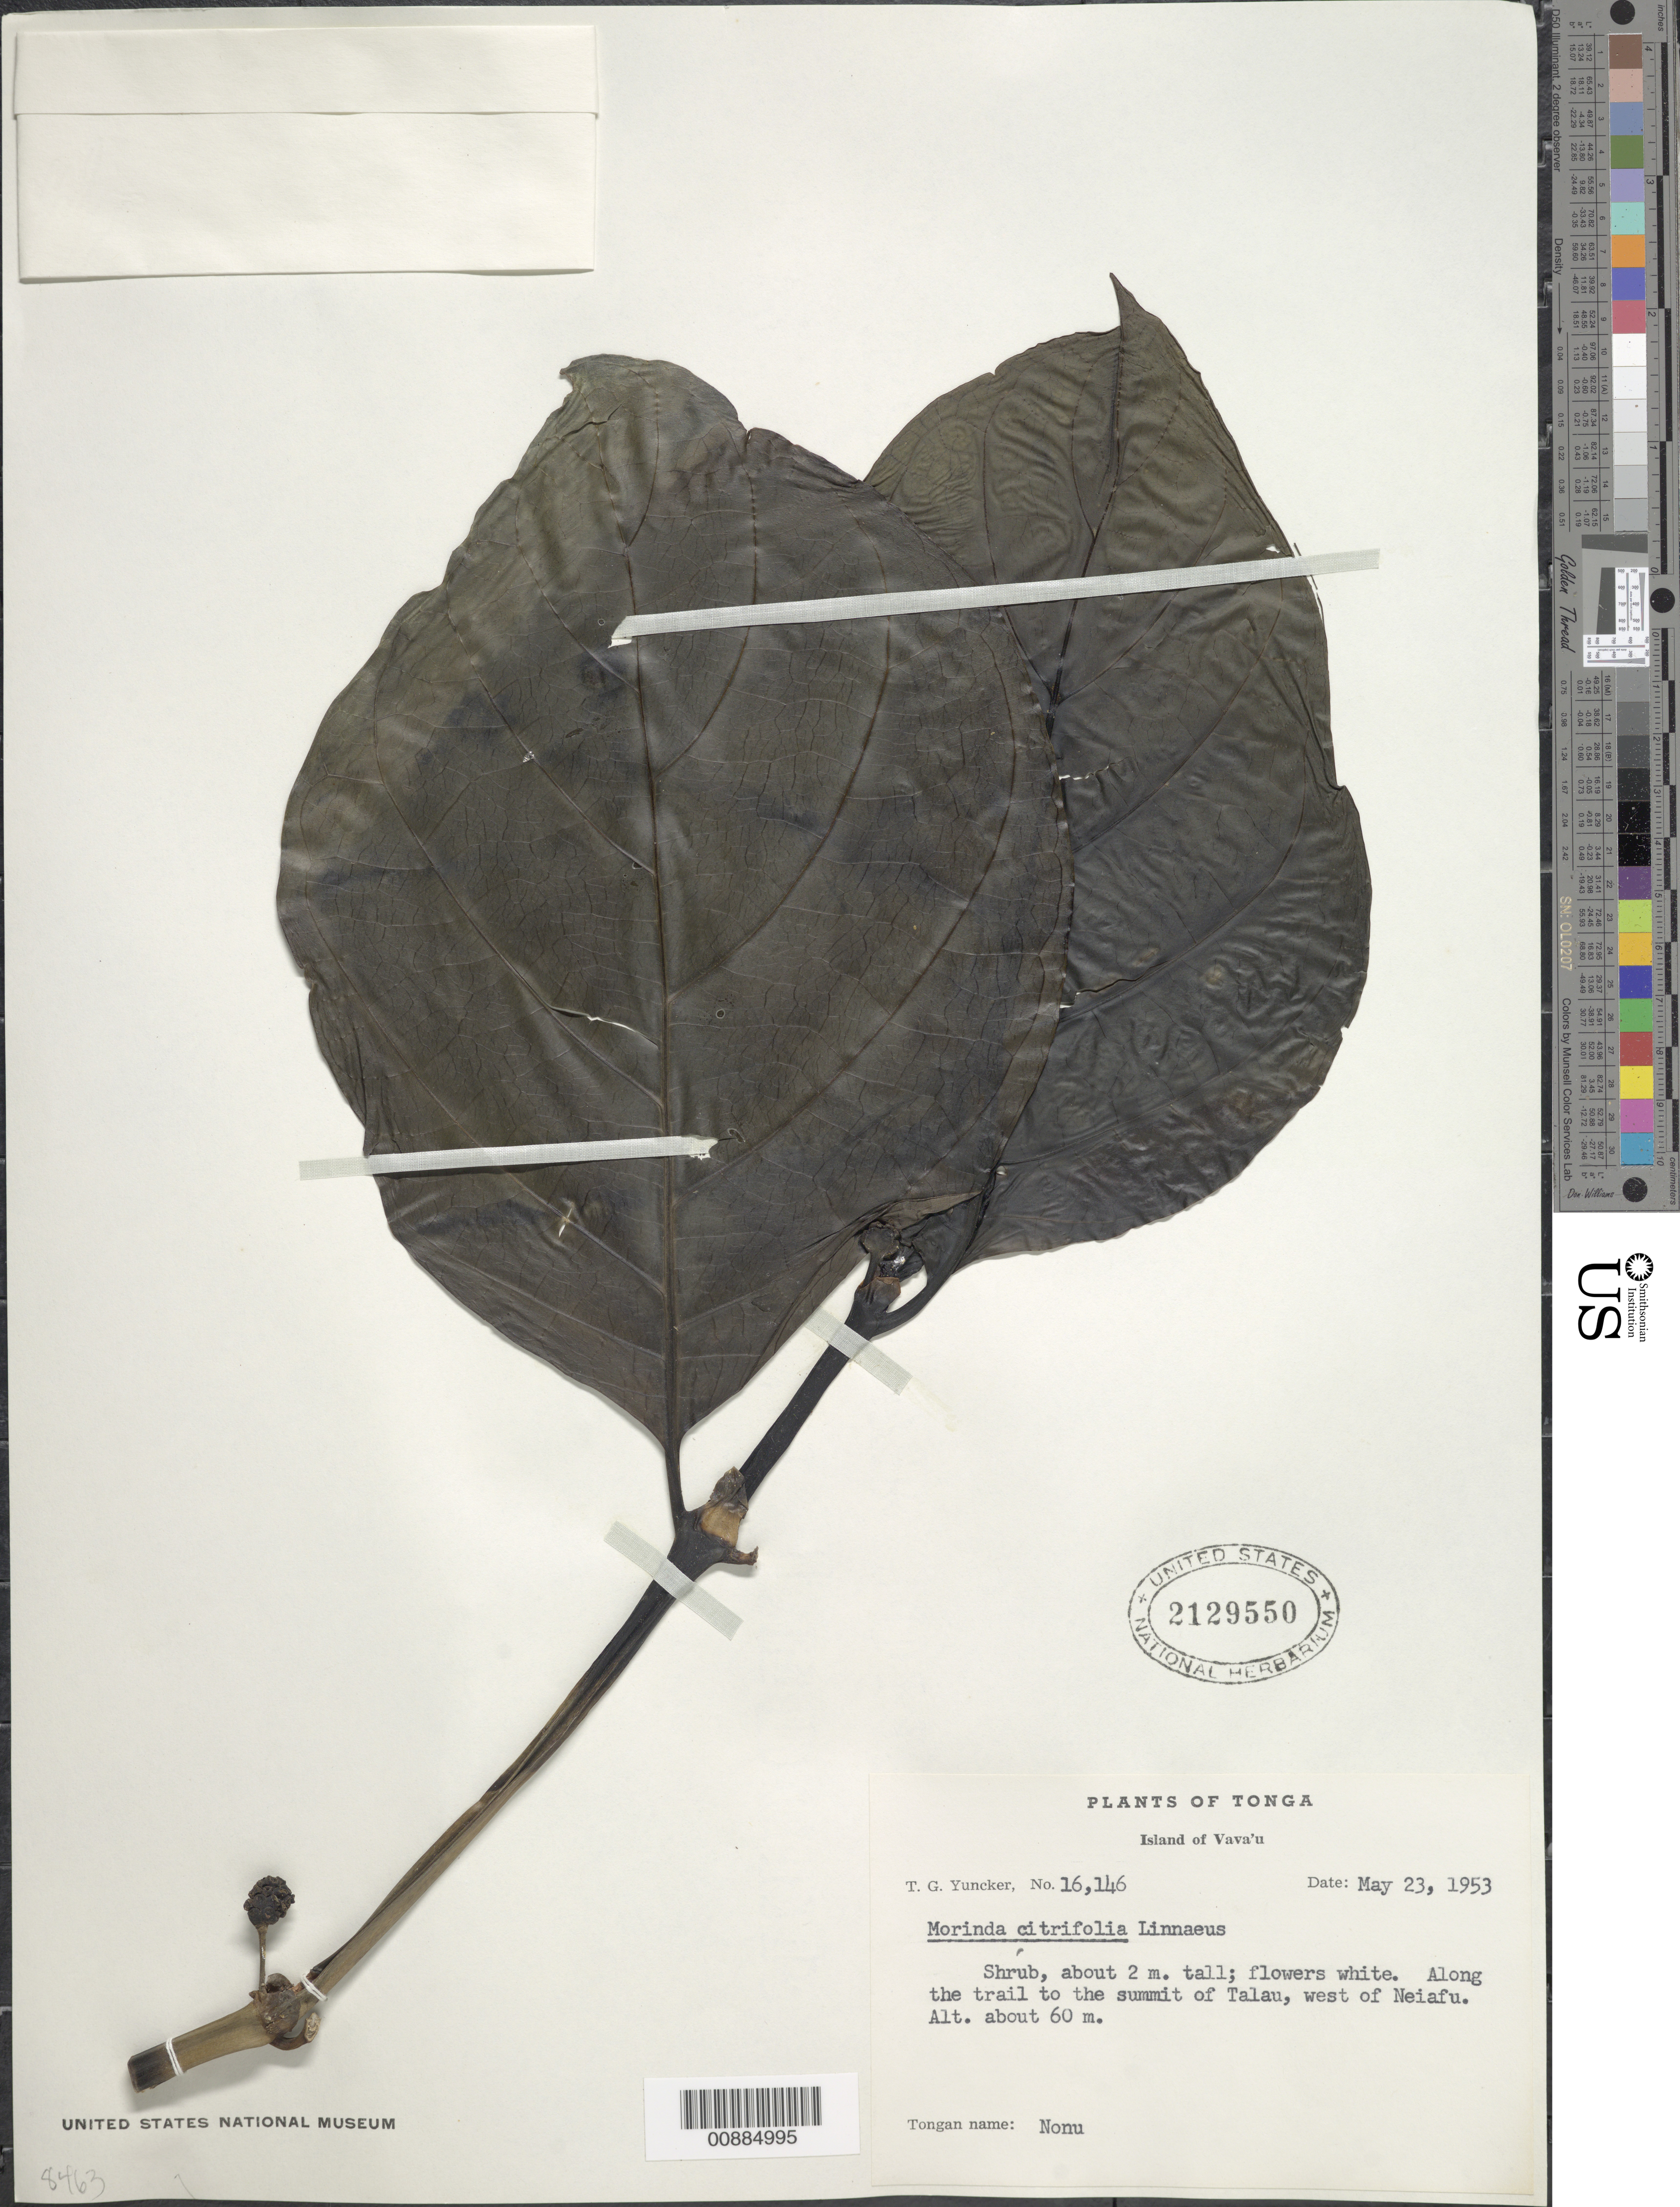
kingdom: Plantae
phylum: Tracheophyta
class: Magnoliopsida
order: Gentianales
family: Rubiaceae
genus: Morinda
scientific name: Morinda citrifolia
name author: L.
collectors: T. G. Yuncker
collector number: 16146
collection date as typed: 23 May 1953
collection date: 1953-05-23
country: Tonga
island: Vava'u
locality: West of Neiafu, along the trail to the summit of Talau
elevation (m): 60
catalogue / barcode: US 2129550